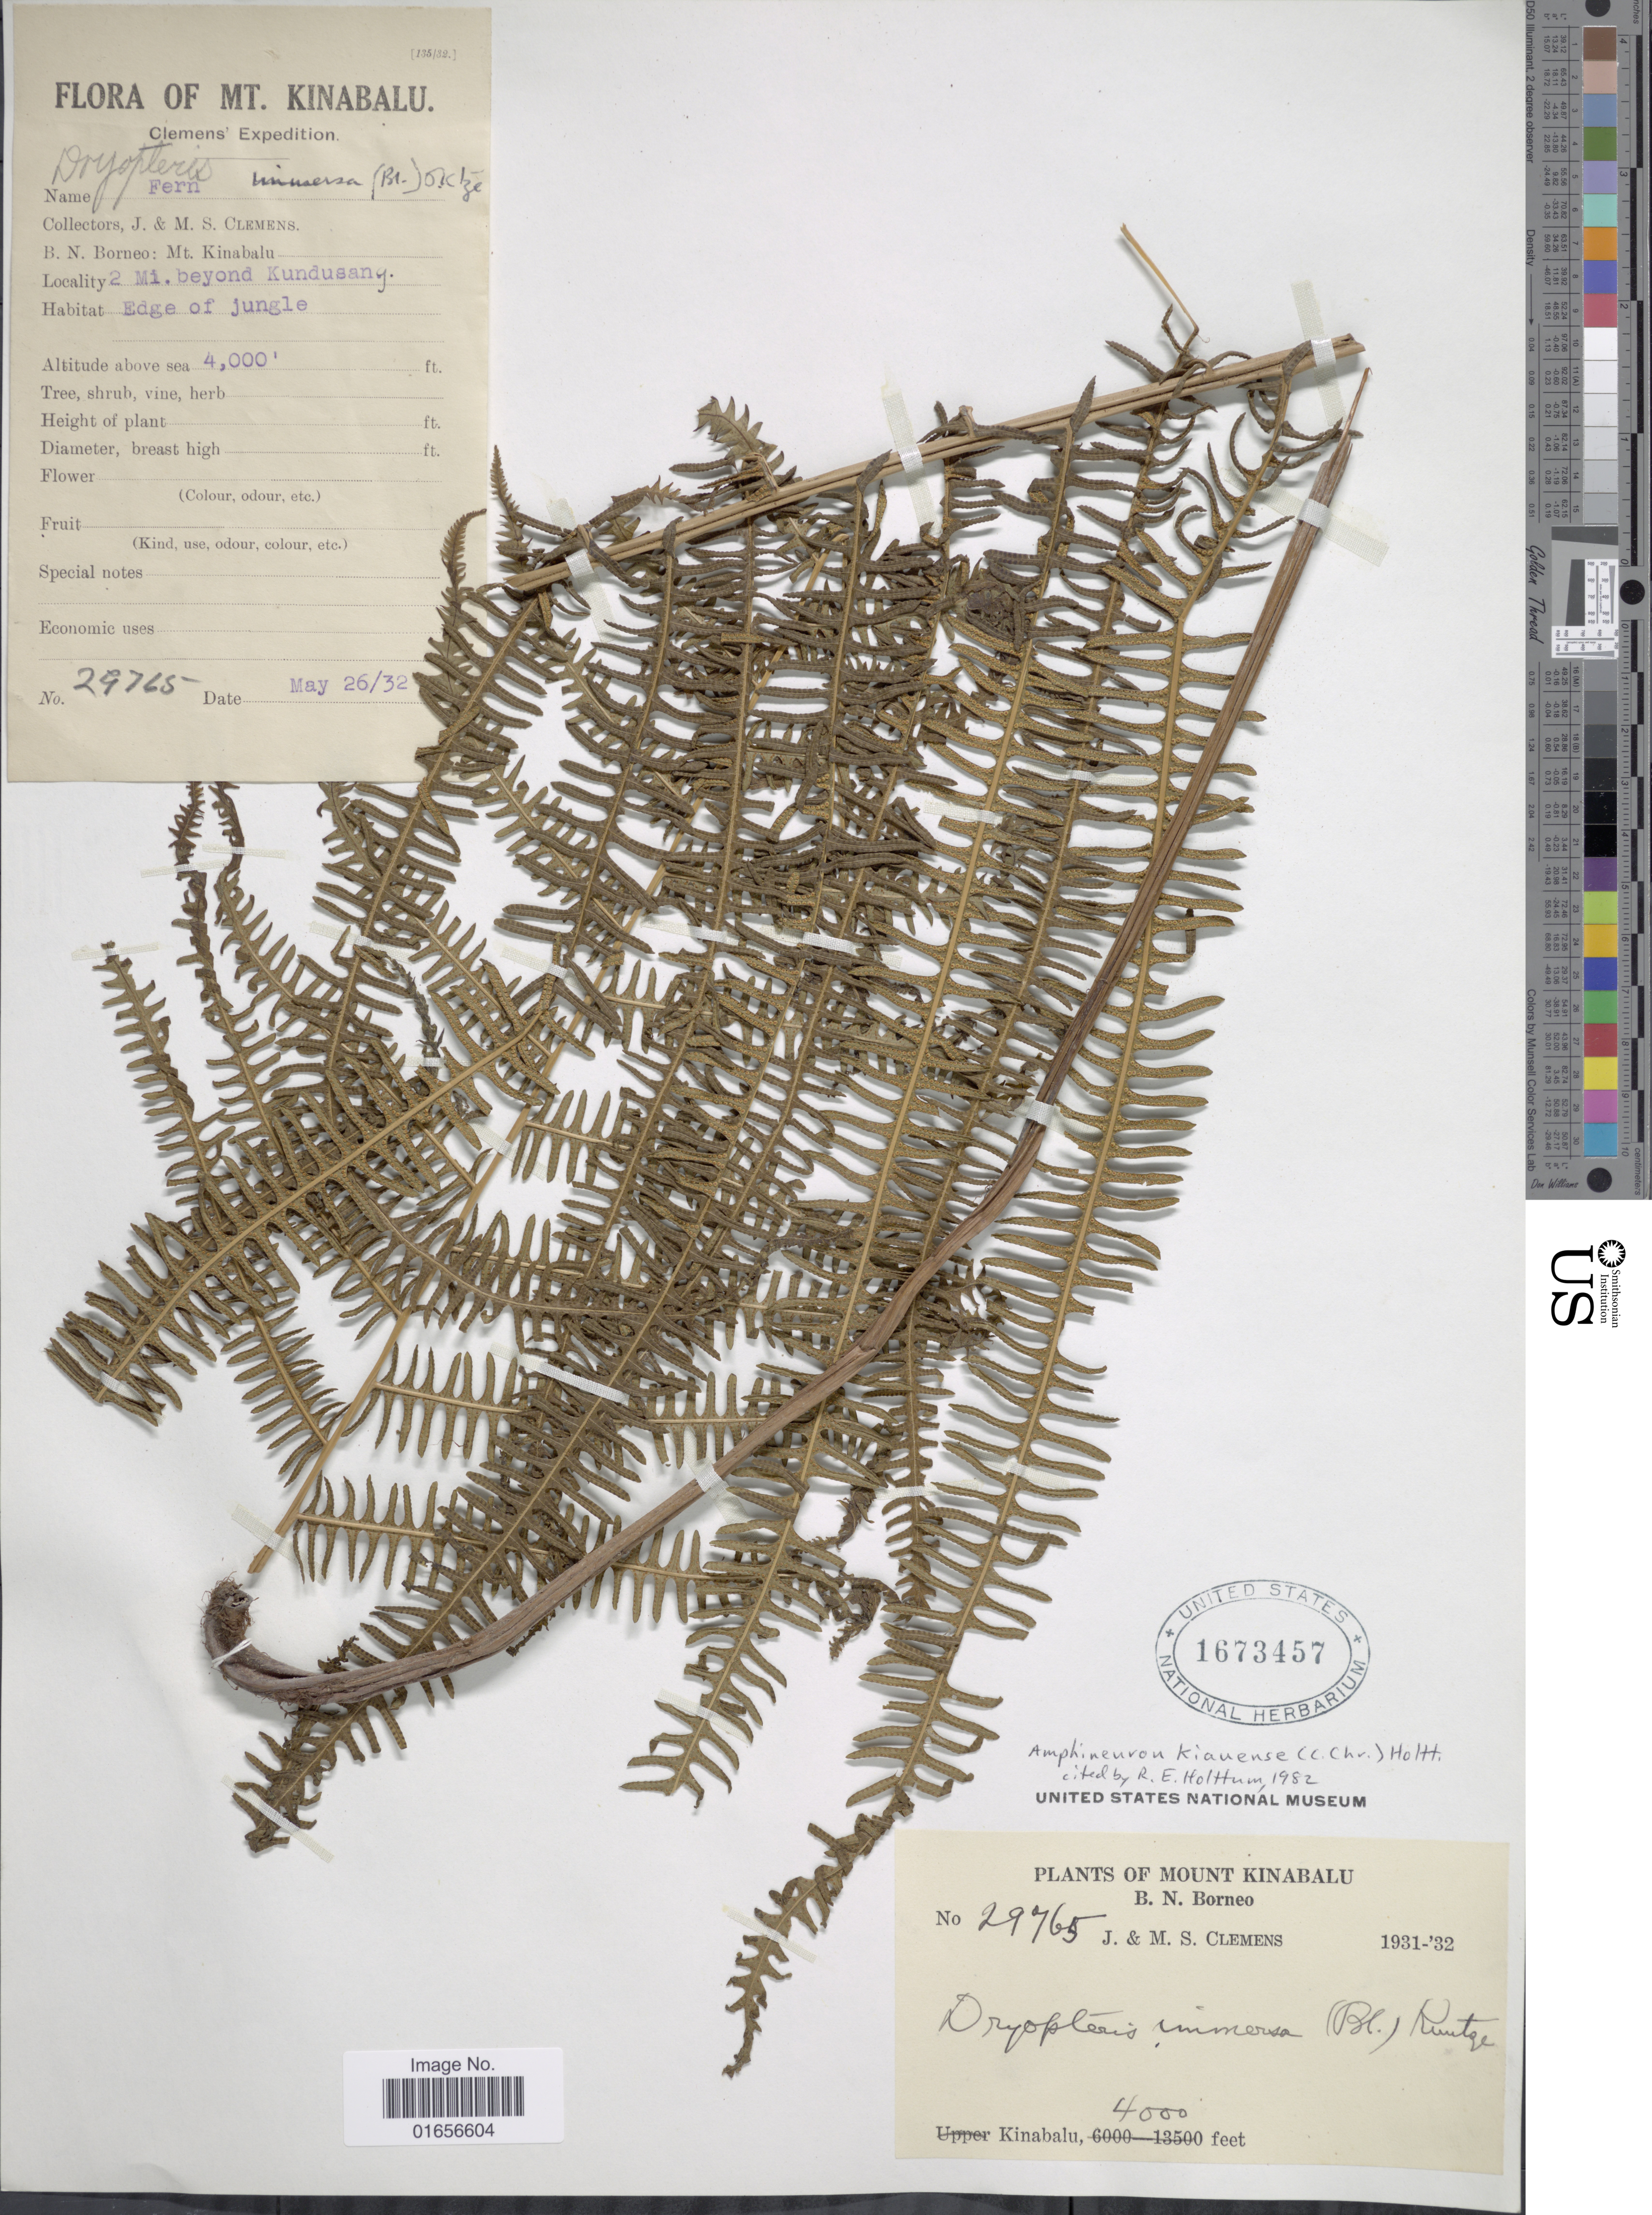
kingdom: Plantae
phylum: Tracheophyta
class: Polypodiopsida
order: Polypodiales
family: Thelypteridaceae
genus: Amphineuron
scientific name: Amphineuron kiauense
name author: (C. Chr.) Holttum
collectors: J. Clemens & M. S. Clemens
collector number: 29765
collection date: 1932-05-26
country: Malaysia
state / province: Sabah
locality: Mt. Kinabalu, B.N. Borneo; Mt. Kinabalu, 2 mi. beyond Kundusang, Edge of jungle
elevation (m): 1219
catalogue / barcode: US 1673457